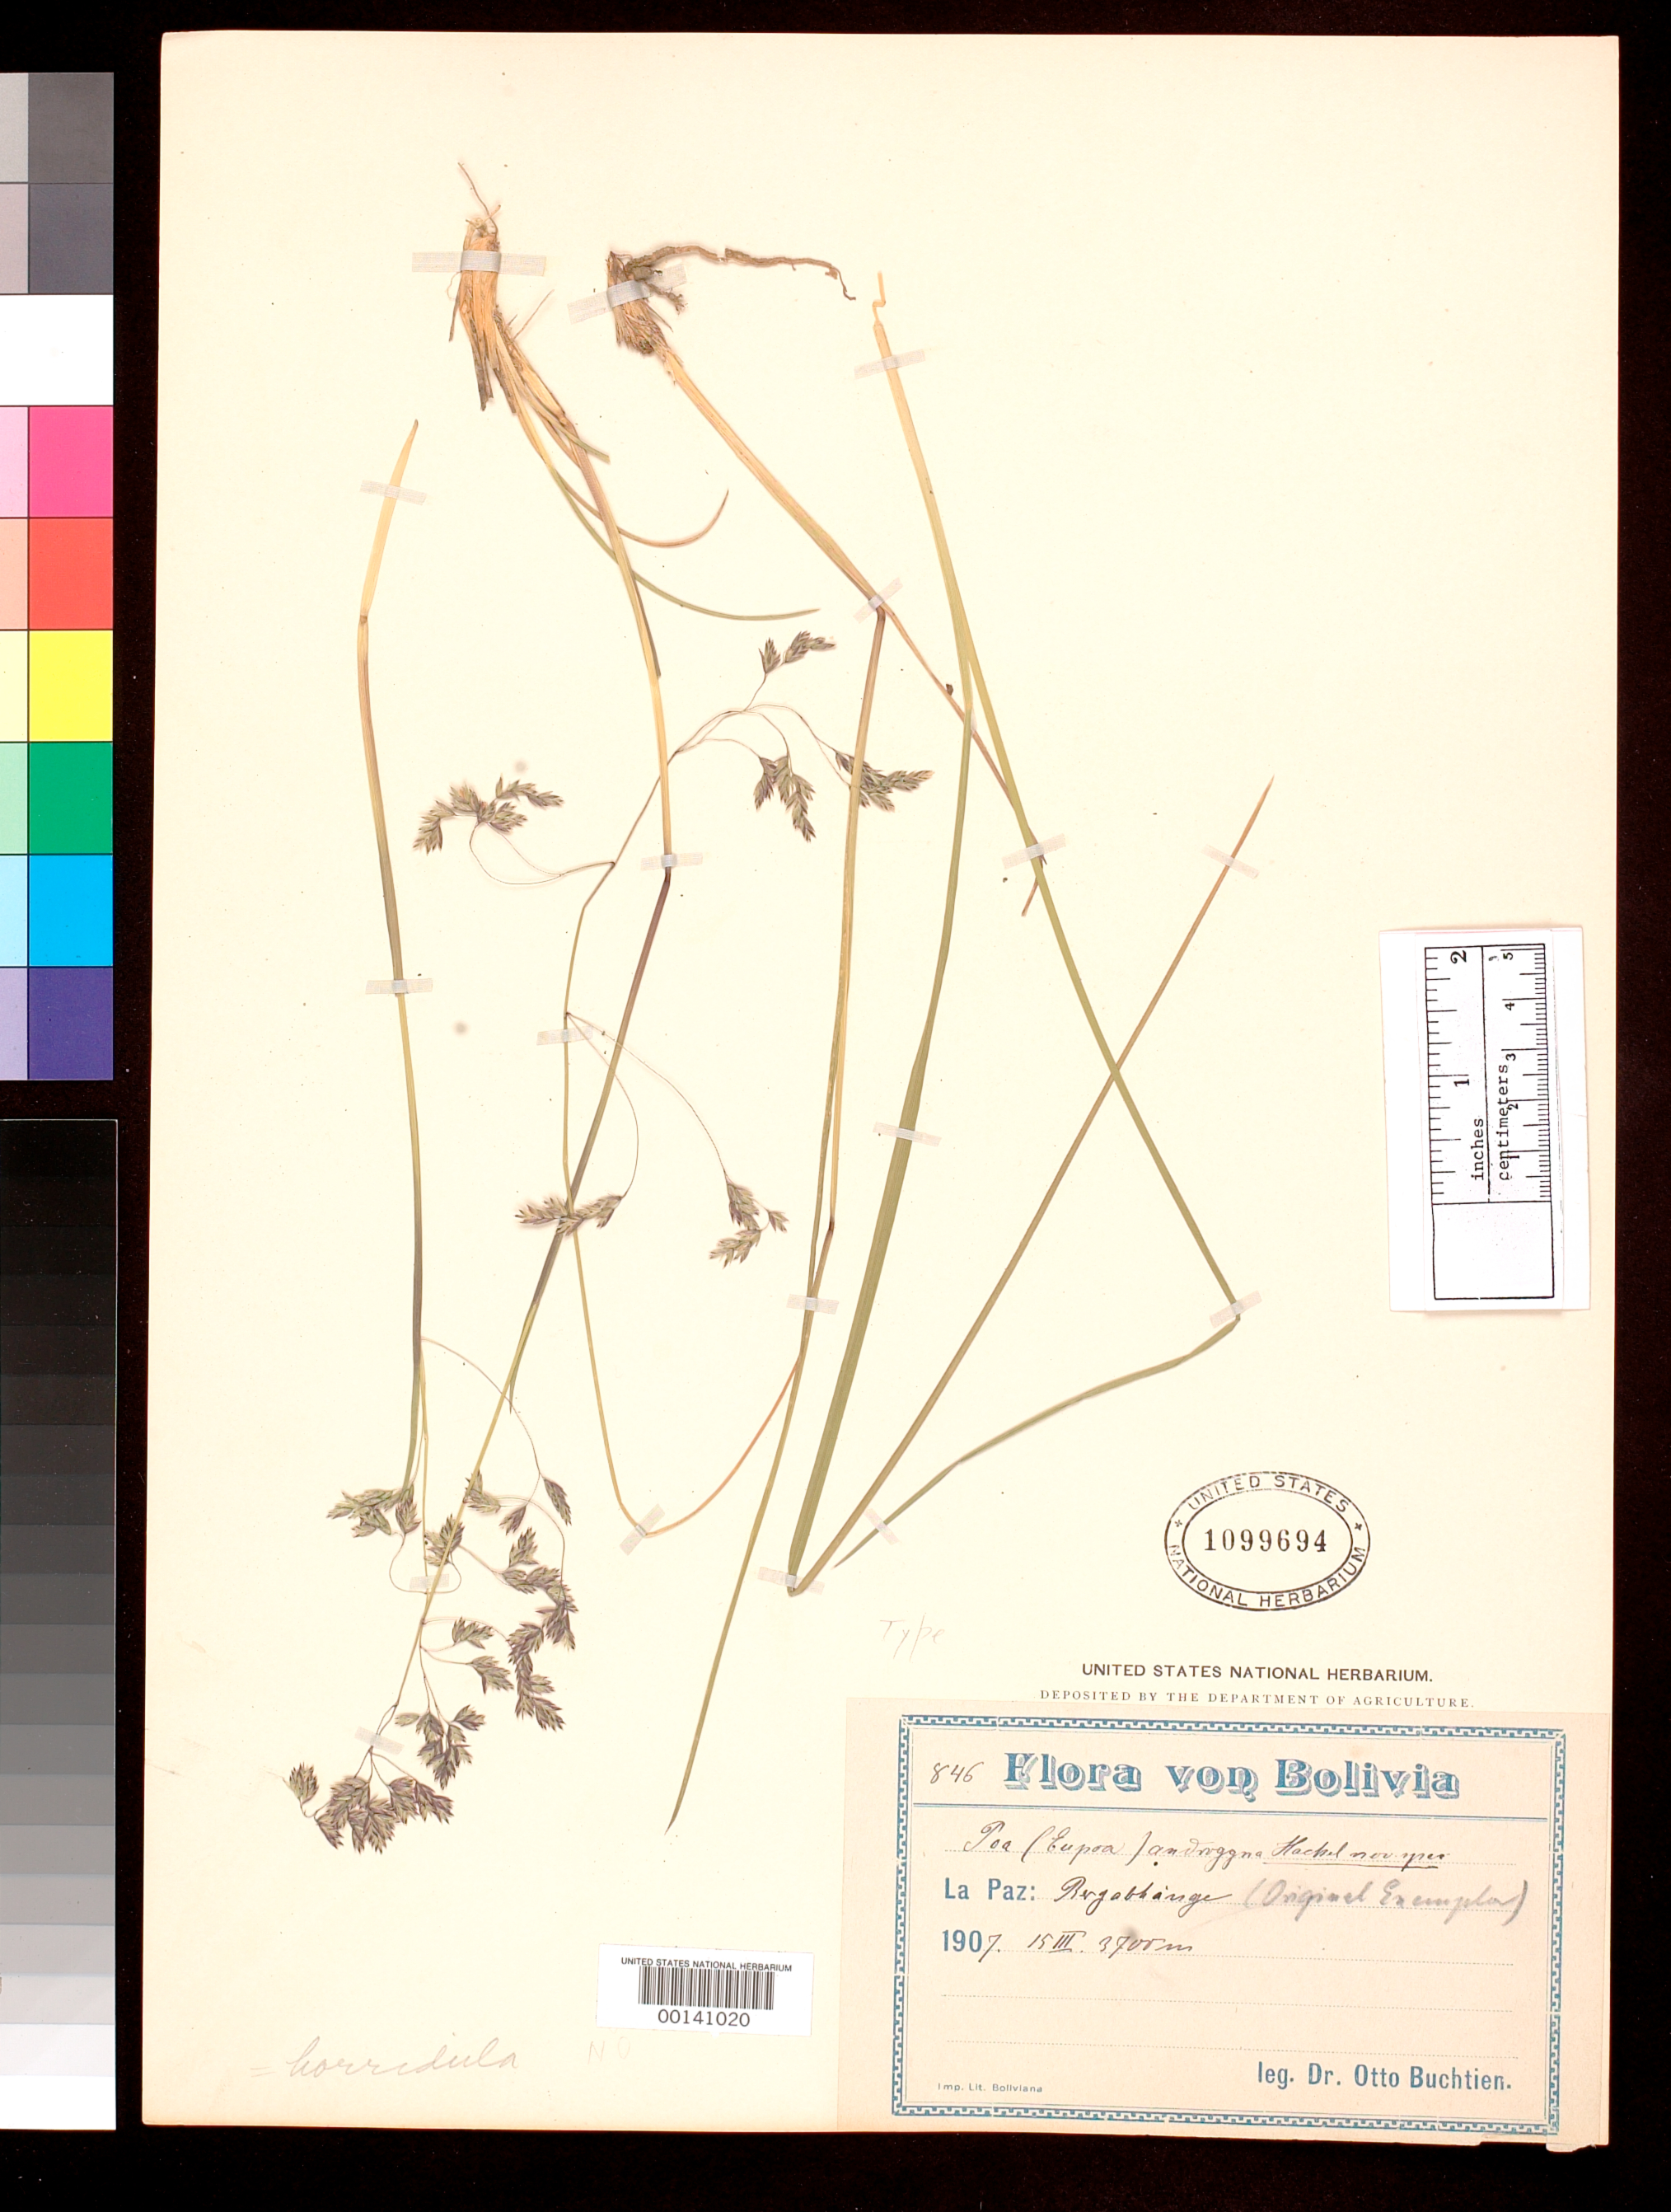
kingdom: Plantae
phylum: Tracheophyta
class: Liliopsida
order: Poales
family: Poaceae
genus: Poa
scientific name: Poa androgyna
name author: Hack.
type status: Isotype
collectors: O. Buchtien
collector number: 846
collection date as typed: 1907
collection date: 1907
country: Bolivia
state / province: La Paz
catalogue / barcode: US 1099694